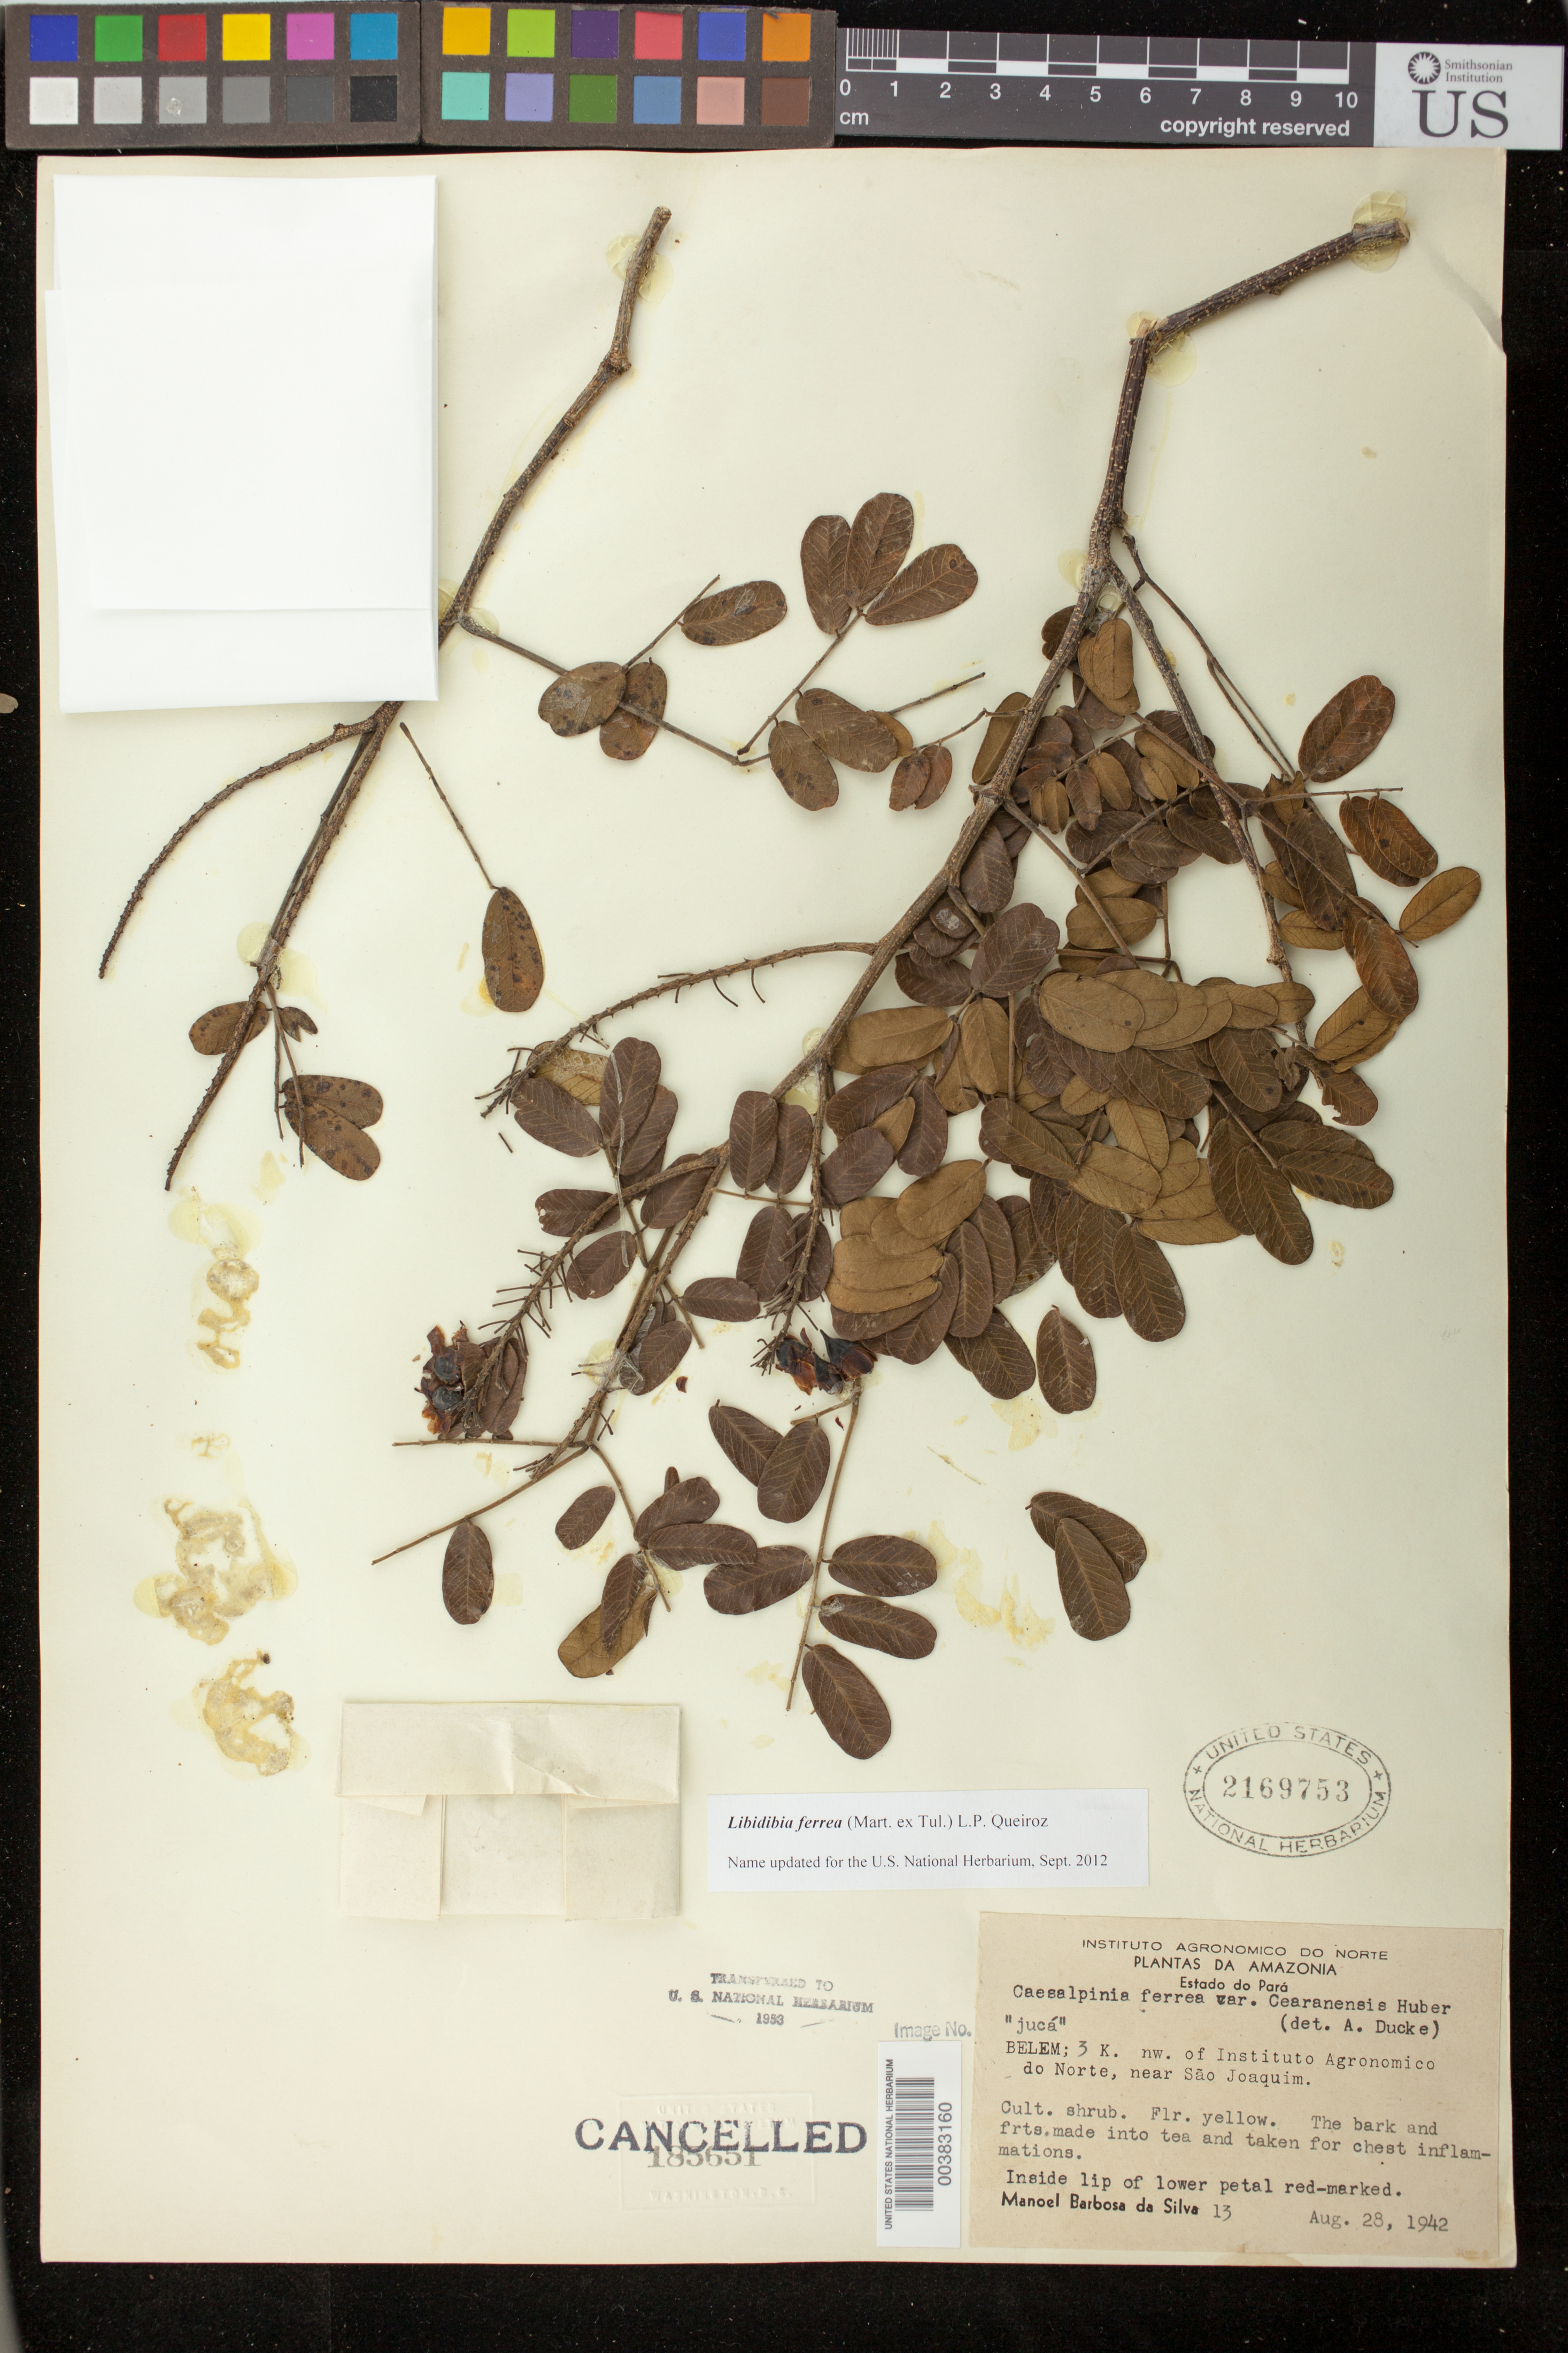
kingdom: Plantae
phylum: Tracheophyta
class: Magnoliopsida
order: Fabales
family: Fabaceae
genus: Libidibia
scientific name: Libidibia ferrea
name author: (Mart. ex Tul.) L.P. Queiroz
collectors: M. Barbosa da Silva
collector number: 13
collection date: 1942-08-28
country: Brazil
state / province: Pará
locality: Amazonia; Belem; 3 K. nw. of Instituto Agronomico do Norte, near Sao Joaquim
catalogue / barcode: US 2169753